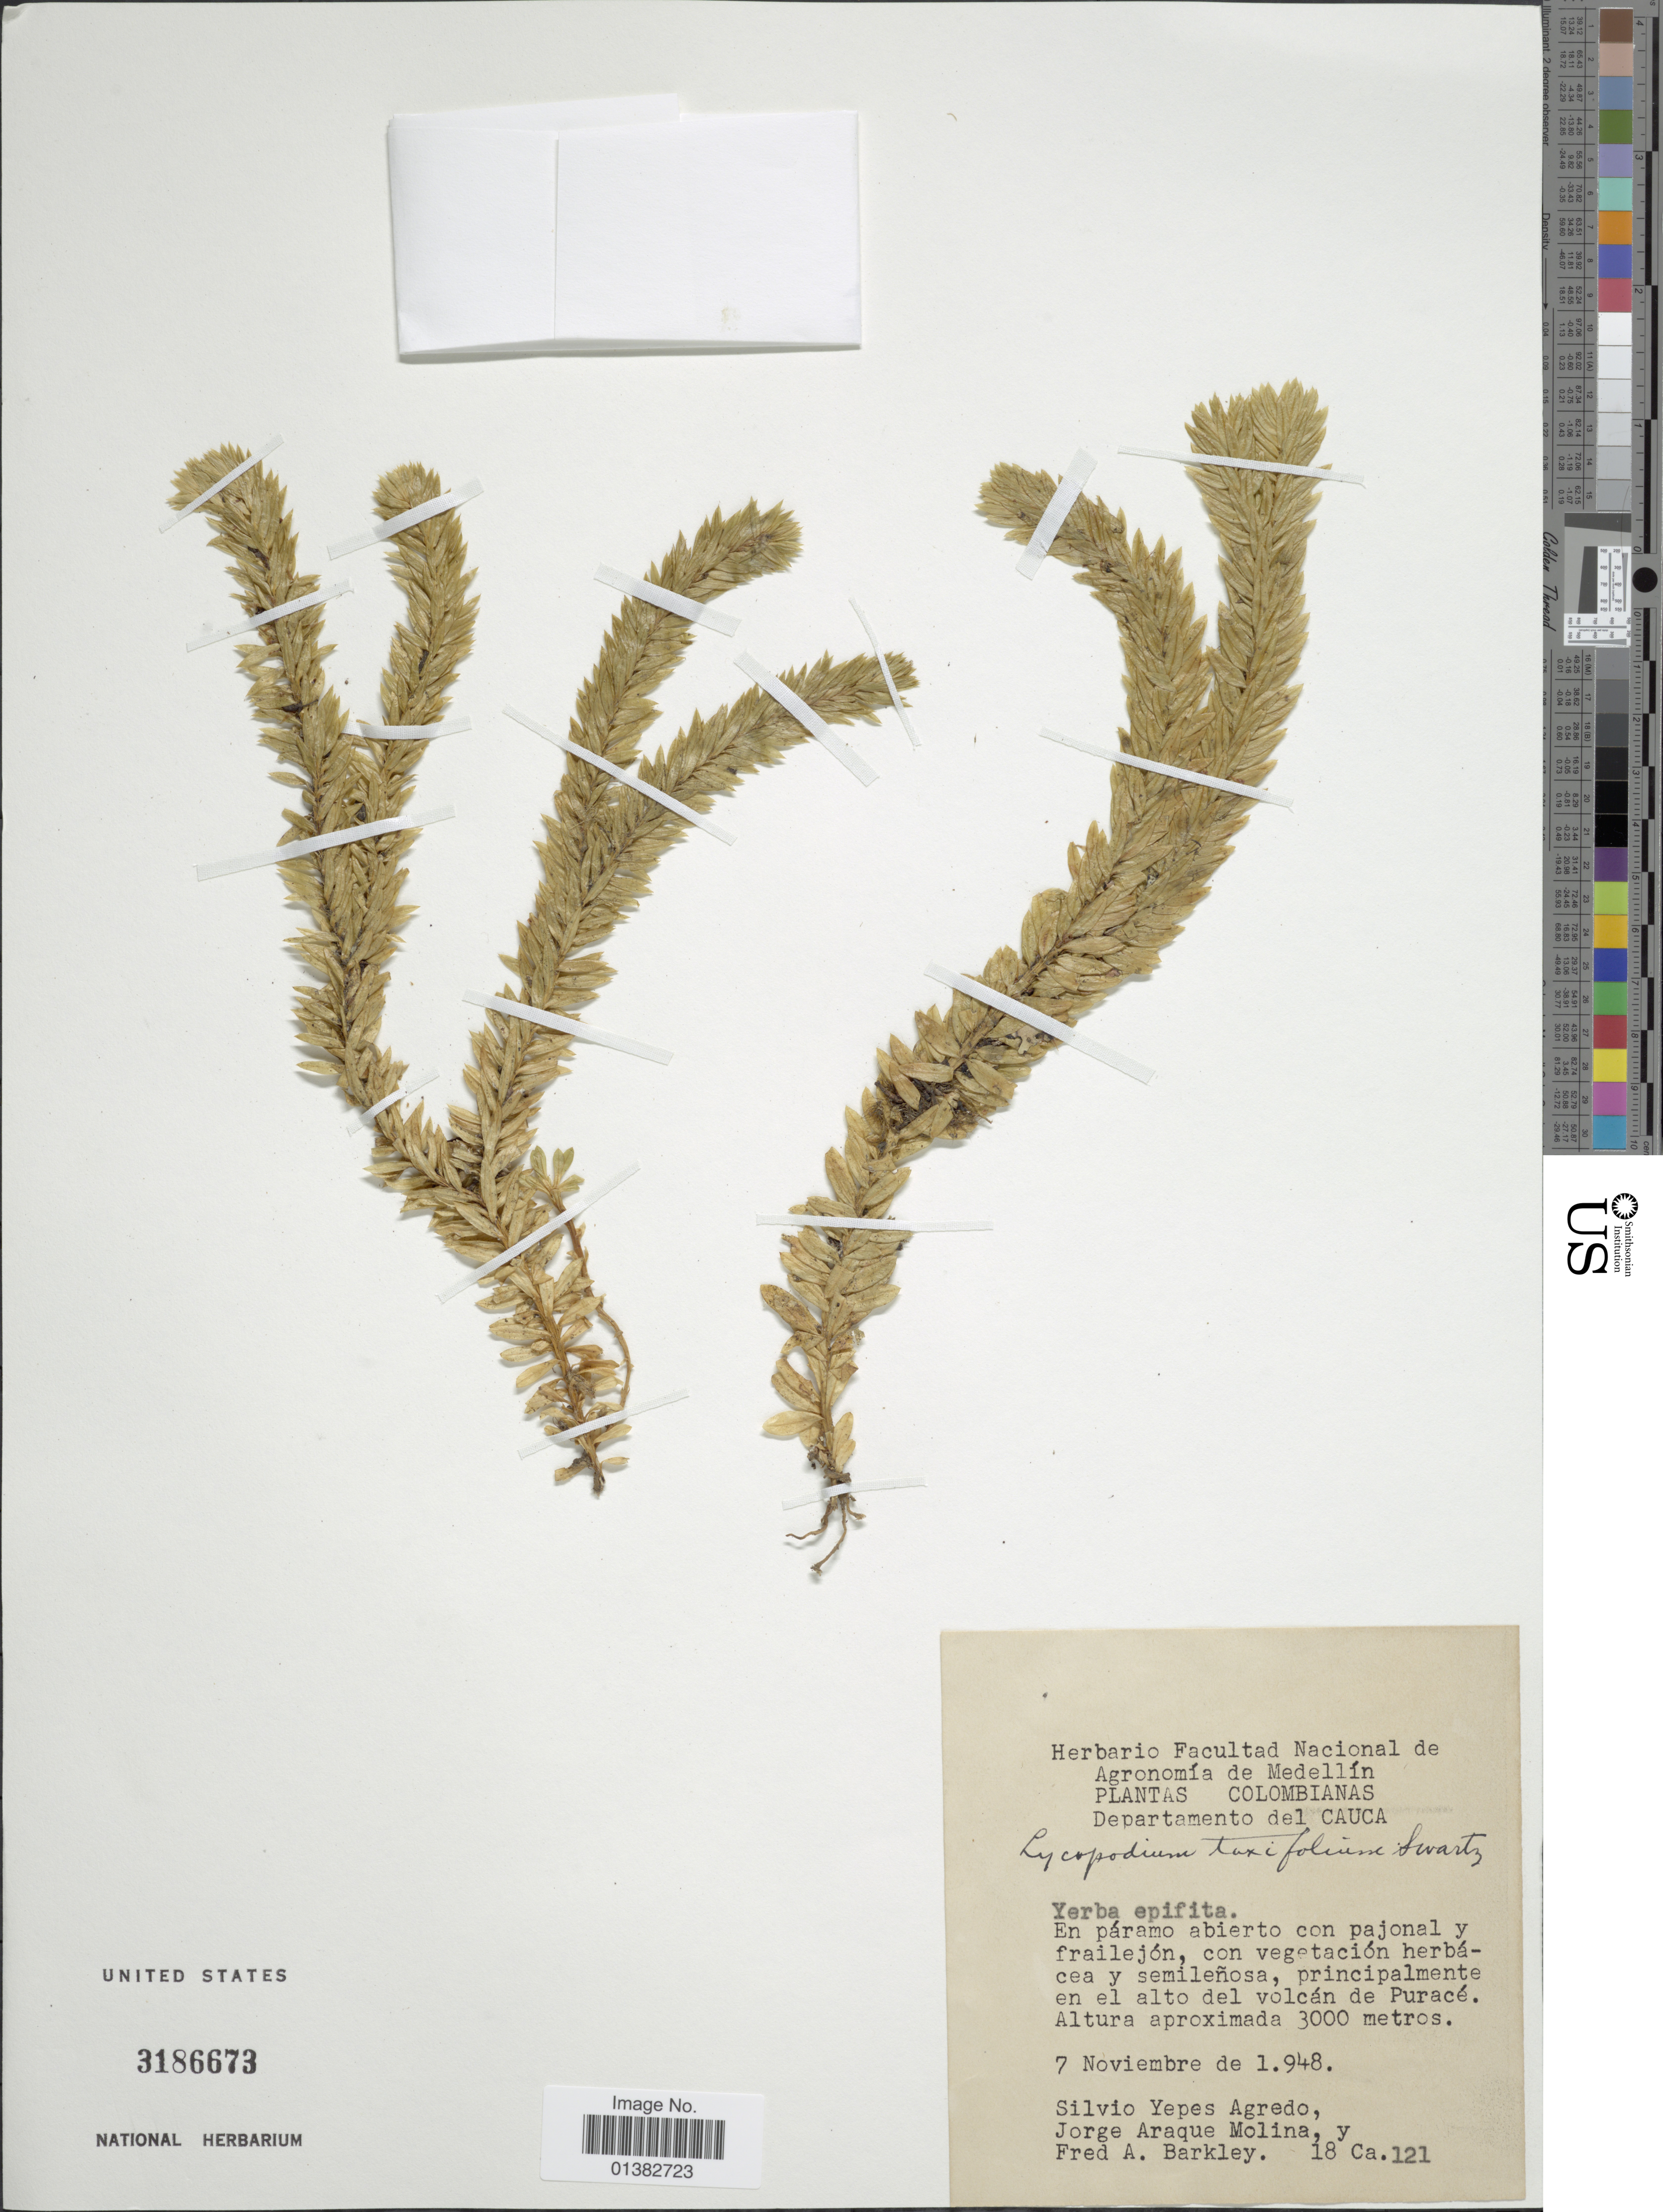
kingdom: Plantae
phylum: Tracheophyta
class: Lycopodiopsida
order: Lycopodiales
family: Lycopodiaceae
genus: Phlegmariurus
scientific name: Phlegmariurus taxifolius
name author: (Sw.) Á. Löve & D. Löve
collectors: S. Y. Agredo, J. Araque Molina & F. A. Barkley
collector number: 18Ca121*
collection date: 1948-11-07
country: Colombia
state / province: Cauca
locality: En páramo abierto con pajonal y frailejón, con vegetación herbácea y semileñosa, principalmete en el alto del volcán de Puracé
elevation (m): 3000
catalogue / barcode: US 3186673